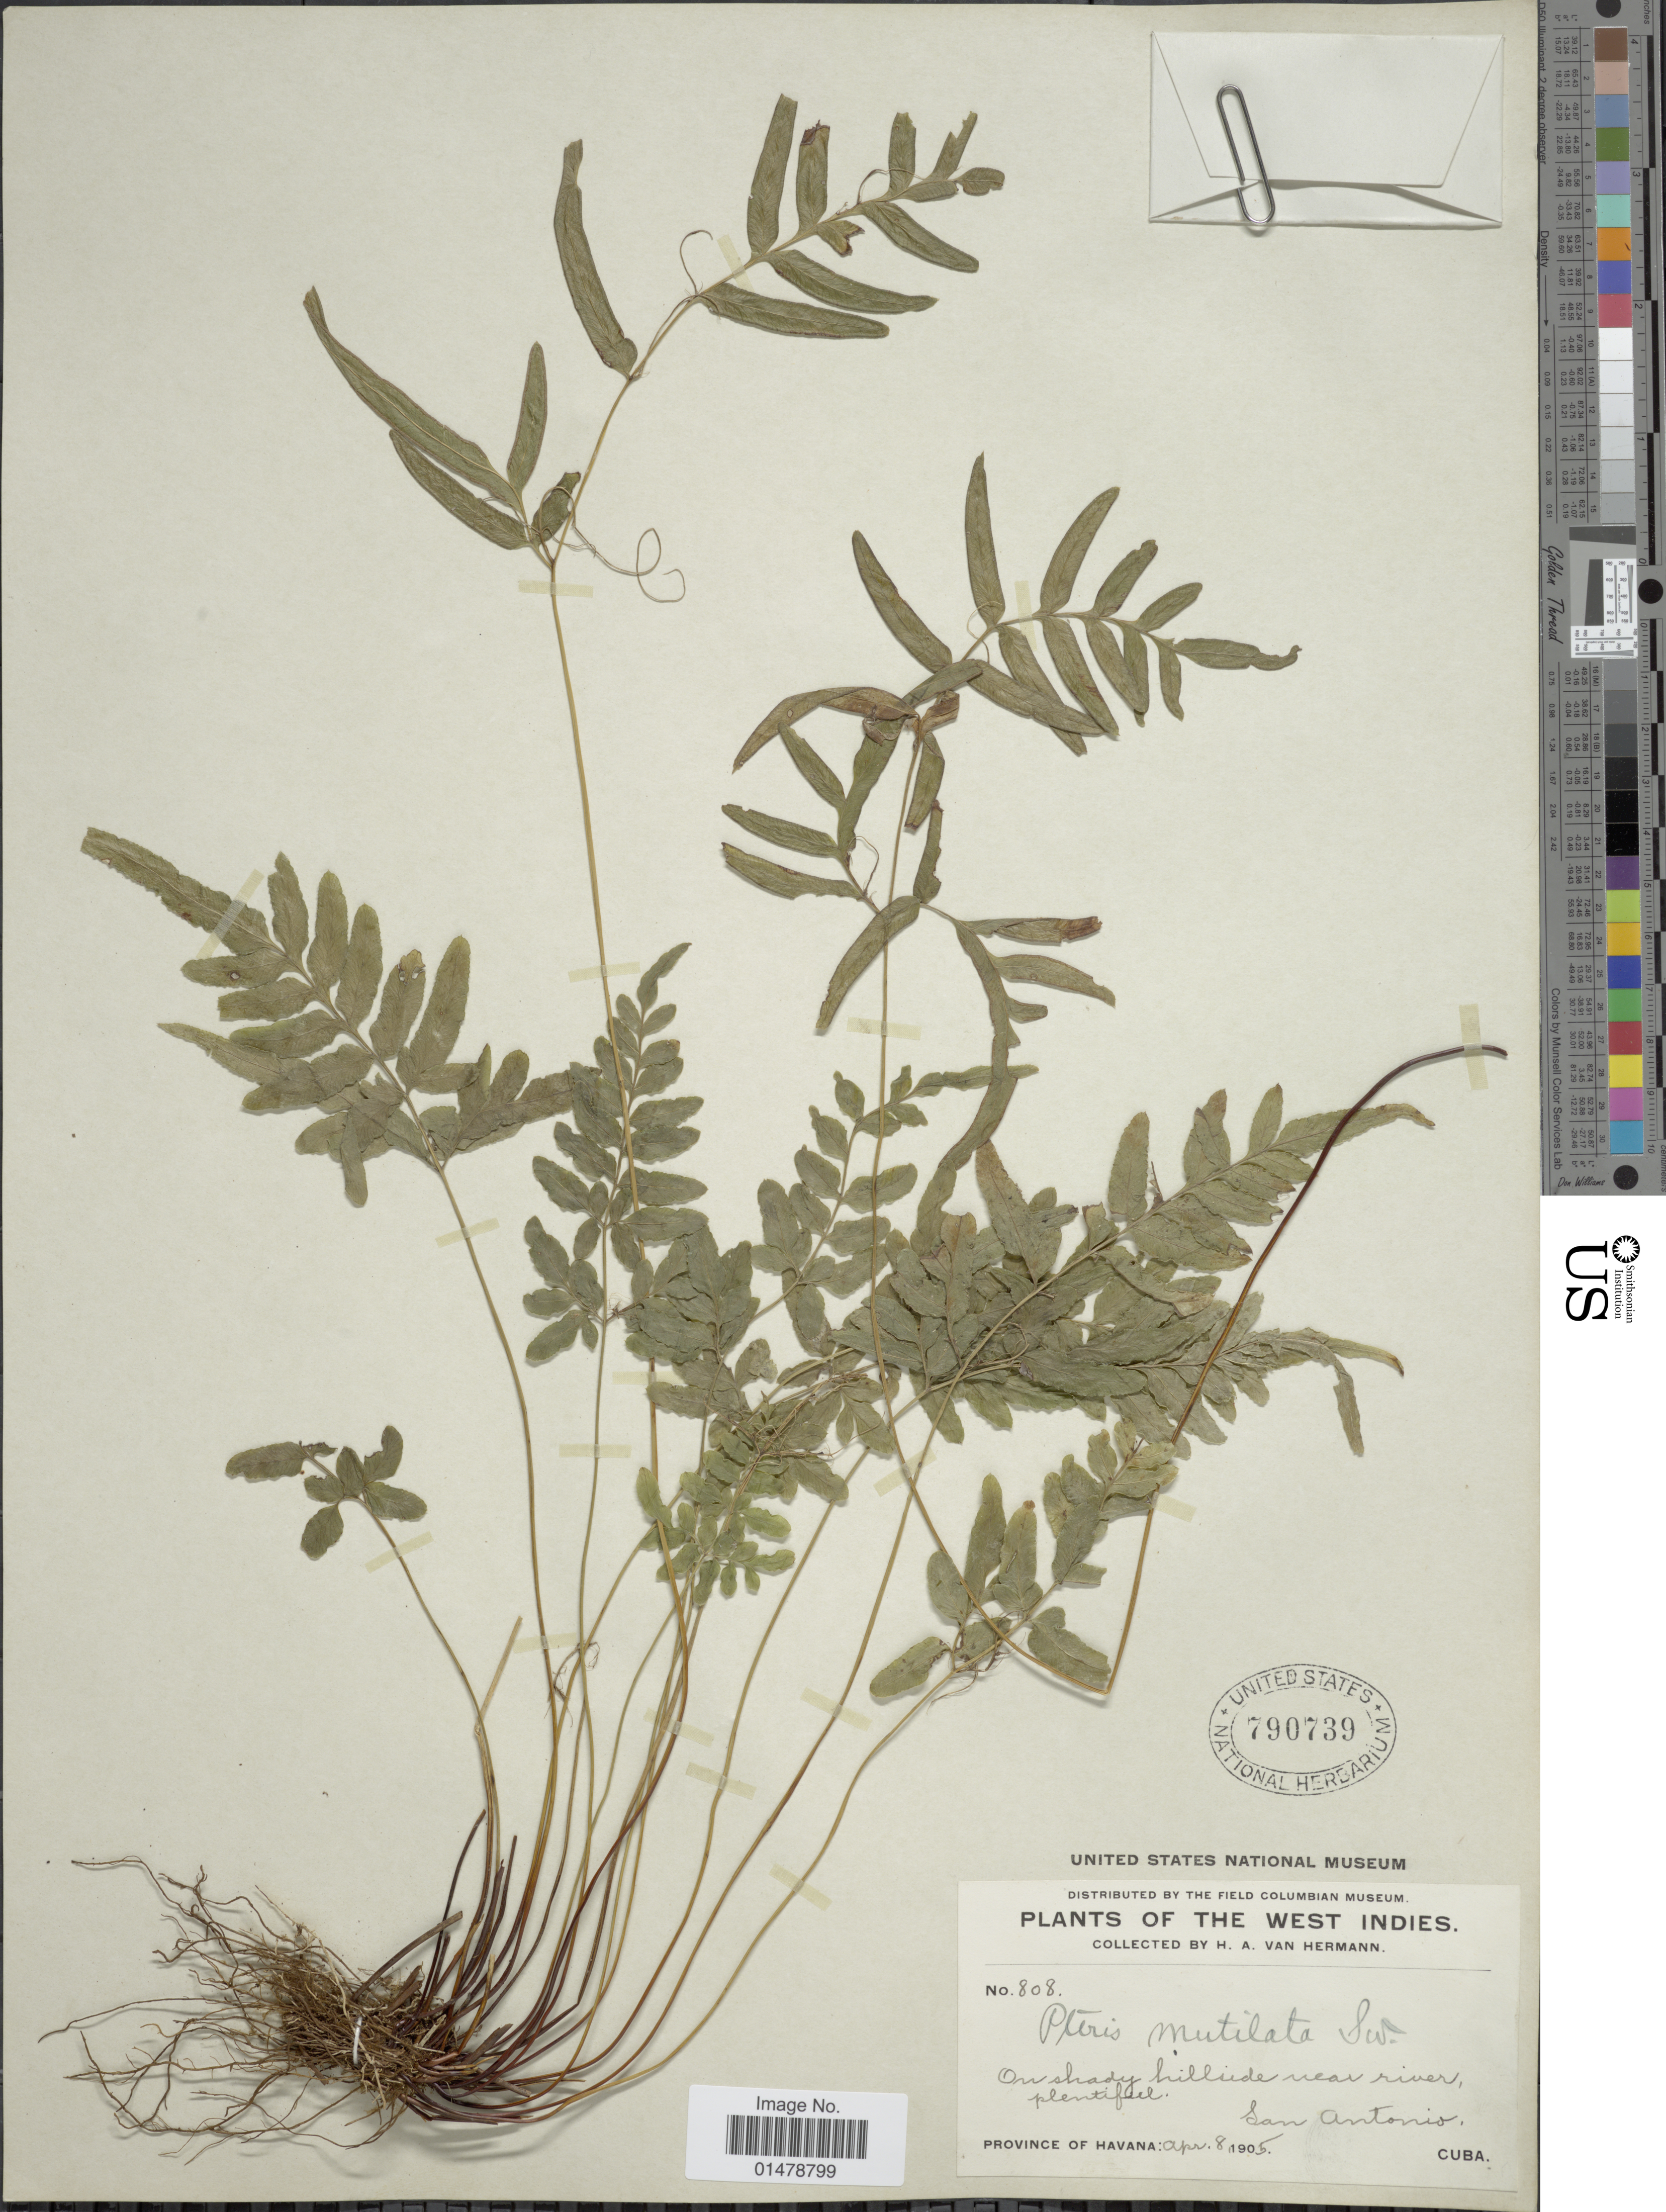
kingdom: Plantae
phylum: Tracheophyta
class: Polypodiopsida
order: Polypodiales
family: Pteridaceae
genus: Pteris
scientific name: Pteris mutilata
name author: L.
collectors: H. A. Van Hermann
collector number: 808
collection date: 1905-04-08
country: Cuba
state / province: La Habana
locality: The West Indies. San Antonio. Province of Havana.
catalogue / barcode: US 790739